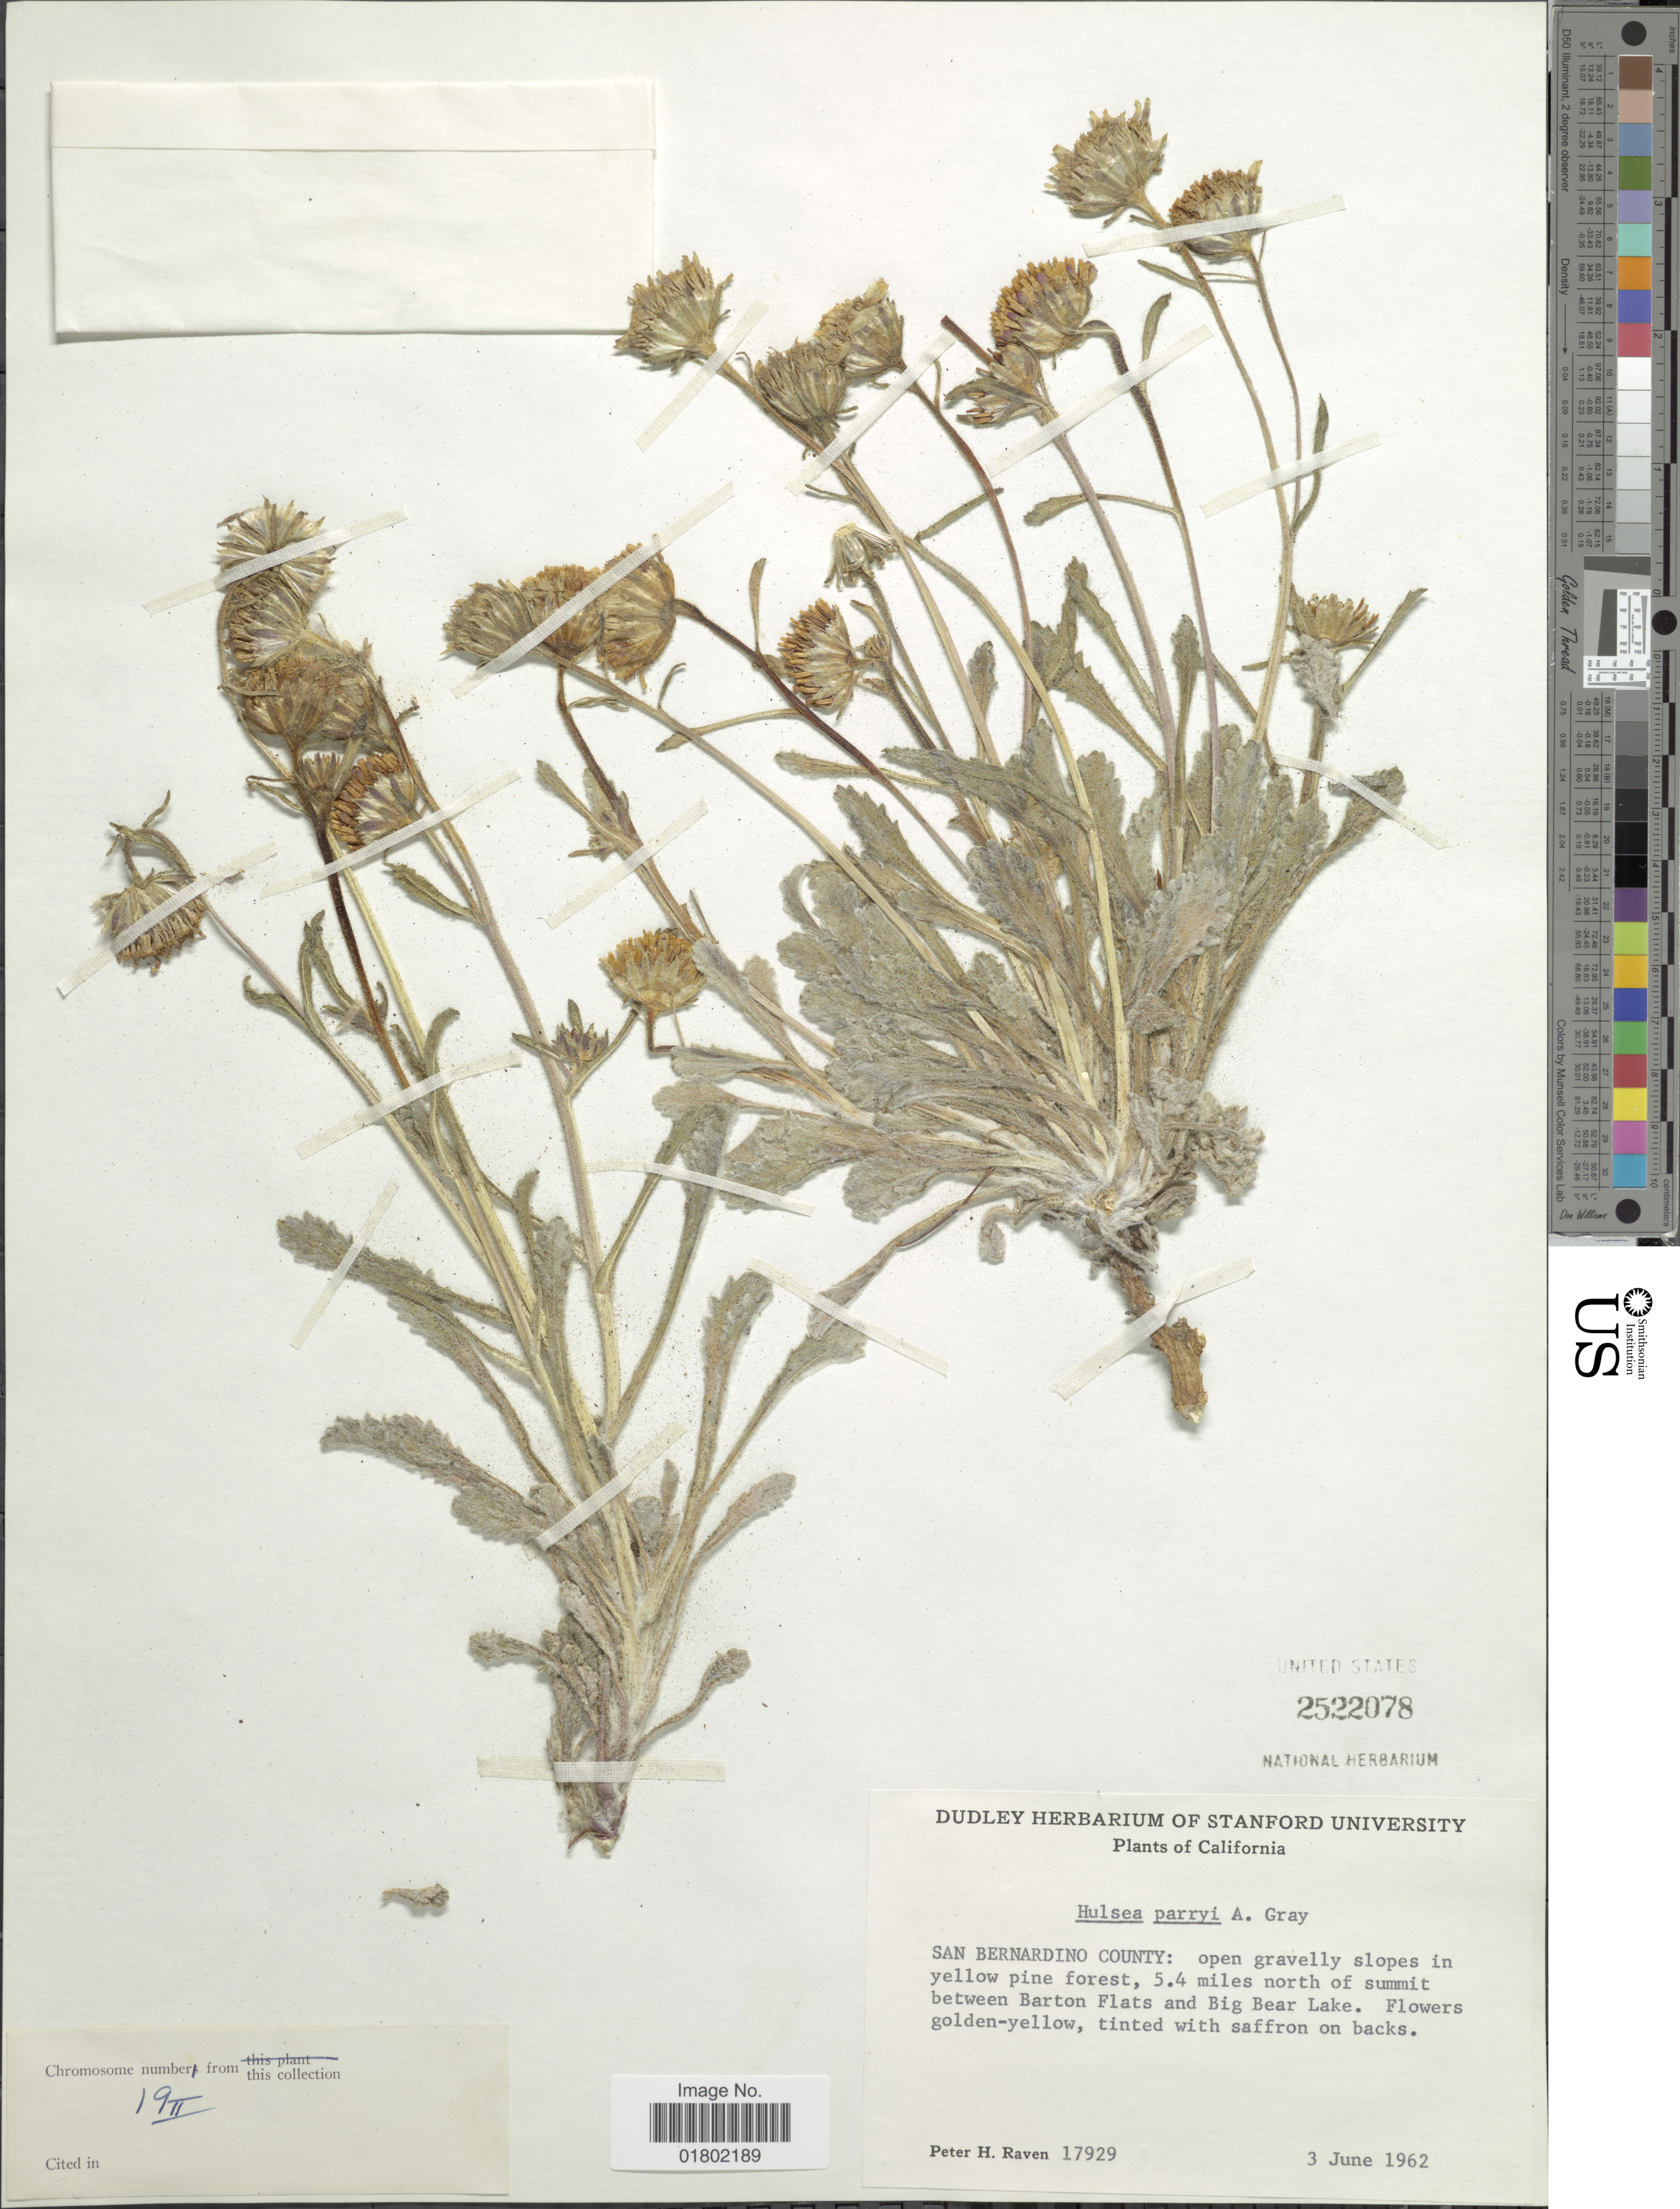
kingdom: Plantae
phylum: Tracheophyta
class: Magnoliopsida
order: Asterales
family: Asteraceae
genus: Hulsea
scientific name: Hulsea parryi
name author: A. Gray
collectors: P. Raven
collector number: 17929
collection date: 1962-06-03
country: United States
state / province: California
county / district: San Bernardino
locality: San Bernardino County: 5.4 miles north of summit between Barton Flats and Big Bear Lake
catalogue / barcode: US 2522078